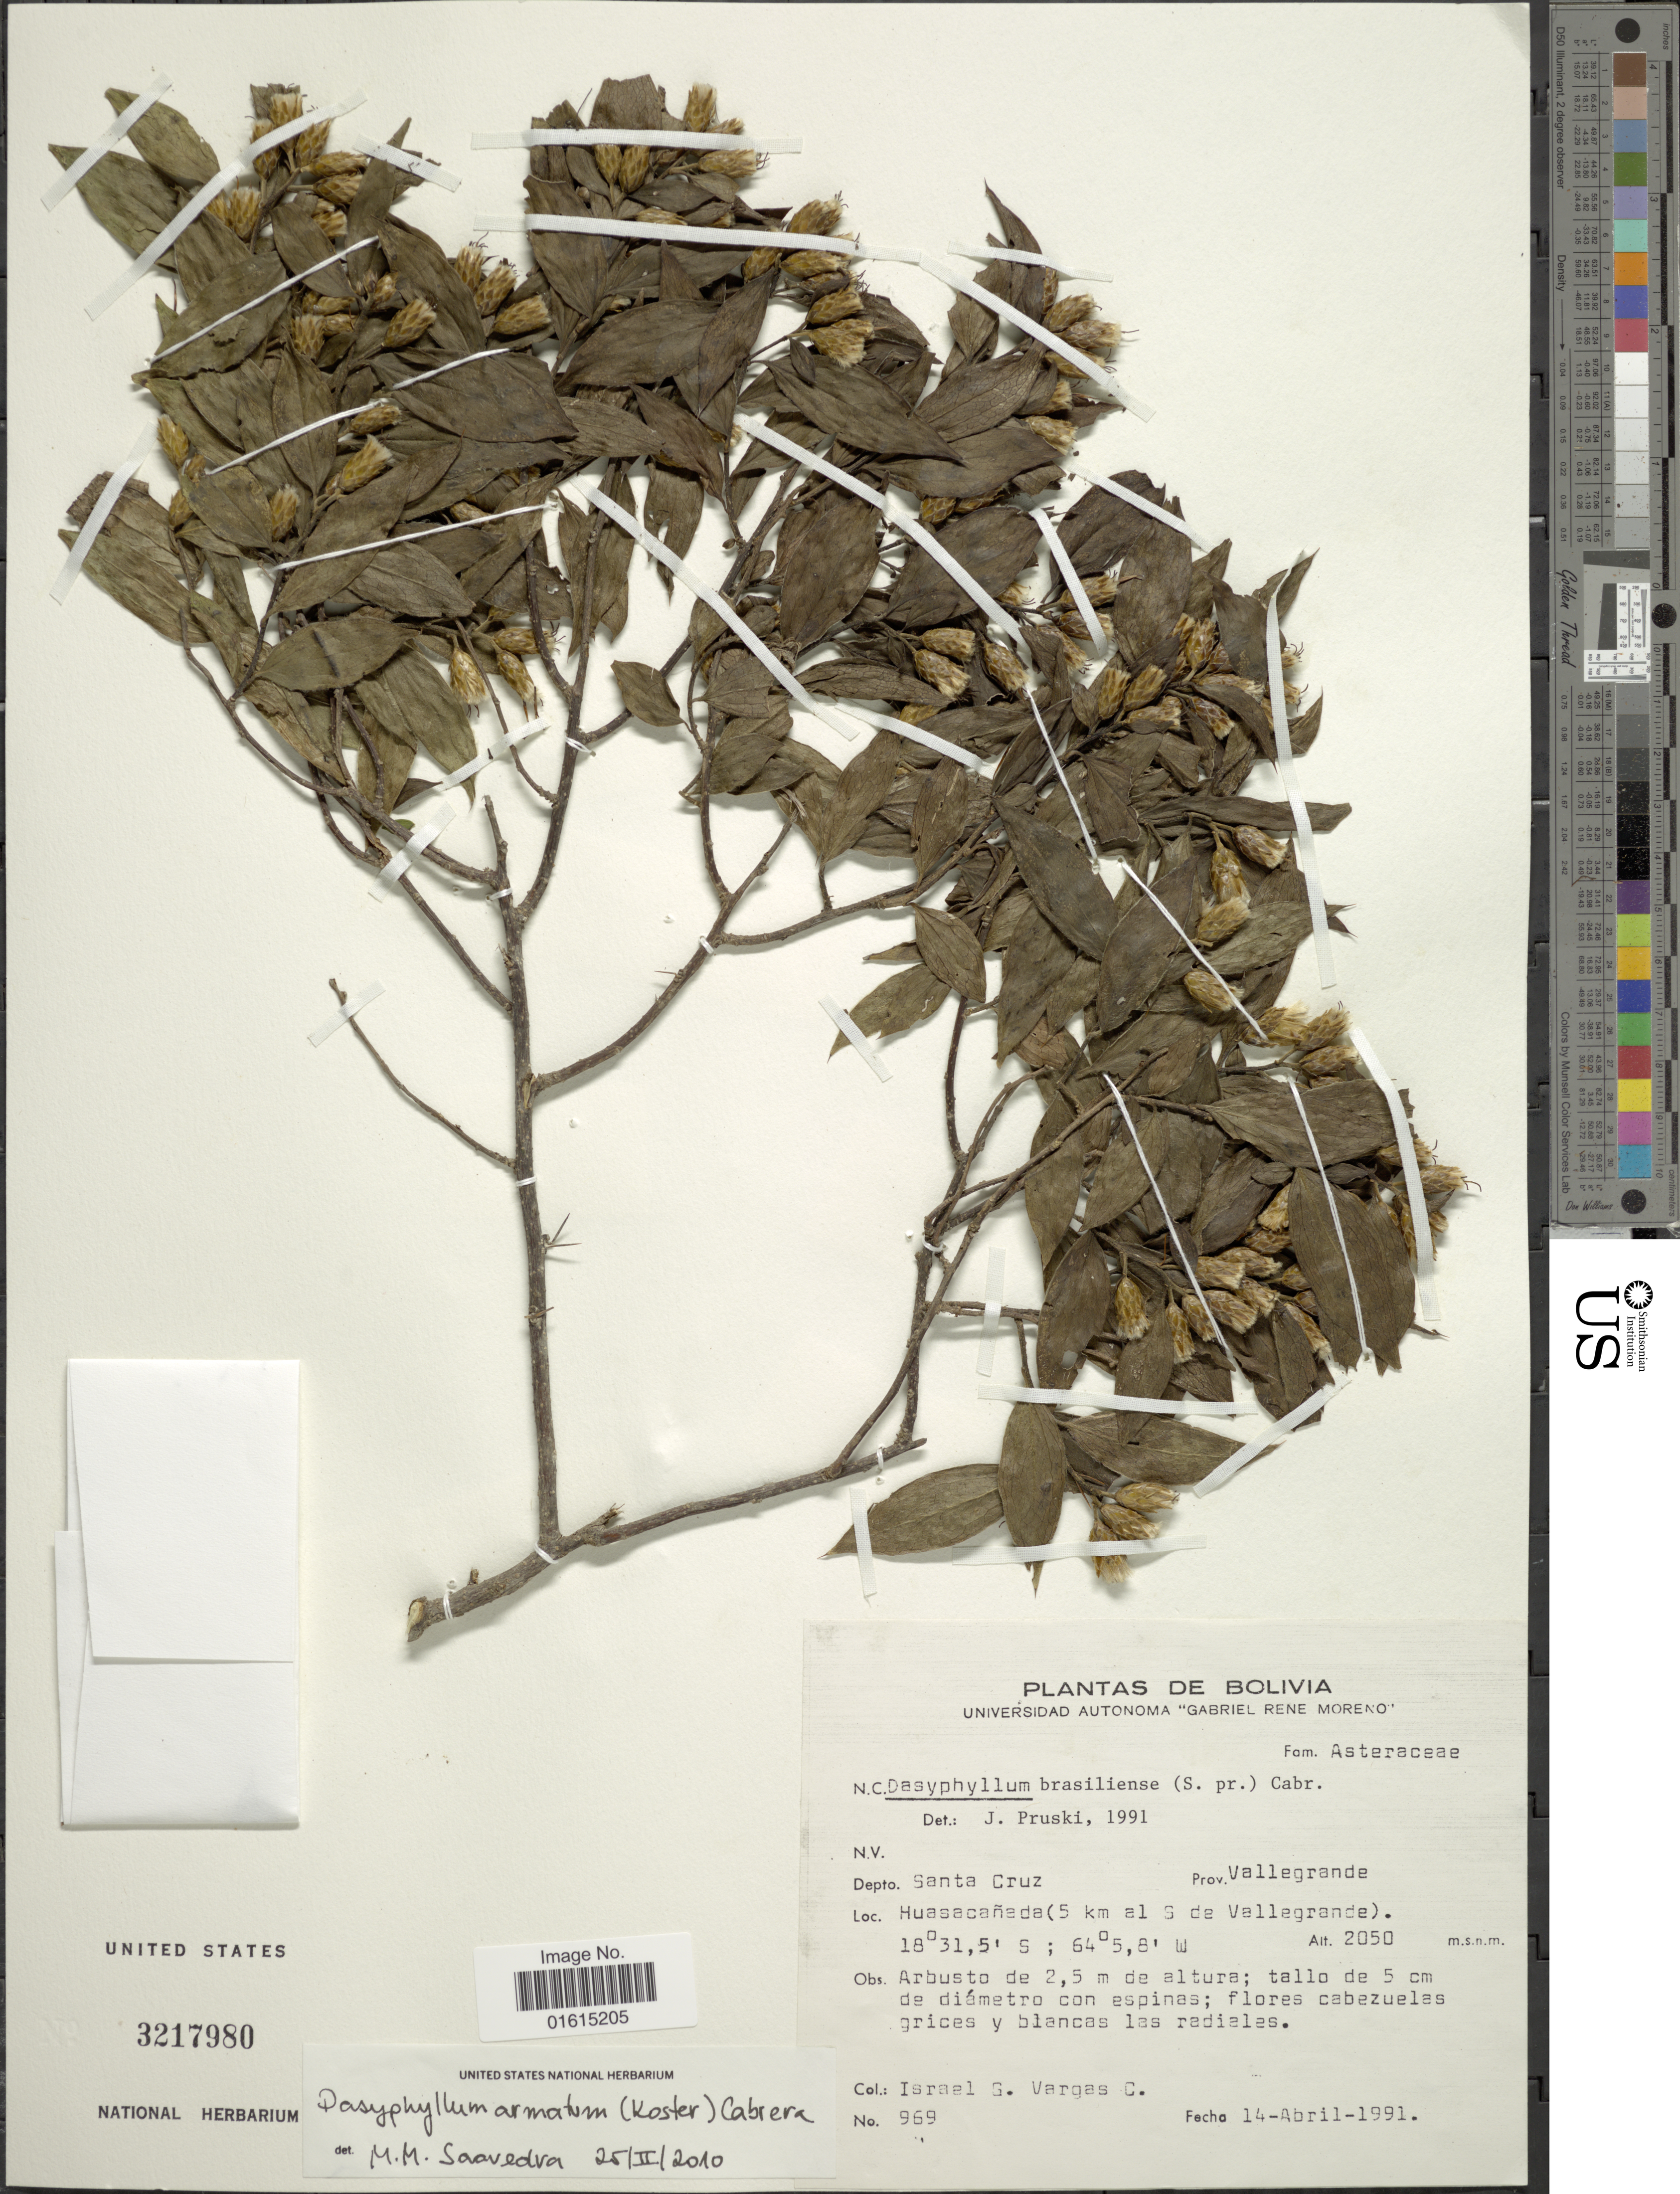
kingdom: Plantae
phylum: Tracheophyta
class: Magnoliopsida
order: Asterales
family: Asteraceae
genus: Dasyphyllum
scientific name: Dasyphyllum armatum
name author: (J. Kost.) Cabrera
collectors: I. Vargas C.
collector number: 969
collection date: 1991-04-14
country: Bolivia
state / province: Santa Cruz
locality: Depto Santa Cruz., Prov. Vallegrande, Huasacanada (5 km al S de Vallegrande)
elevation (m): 2050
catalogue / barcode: US 3217980